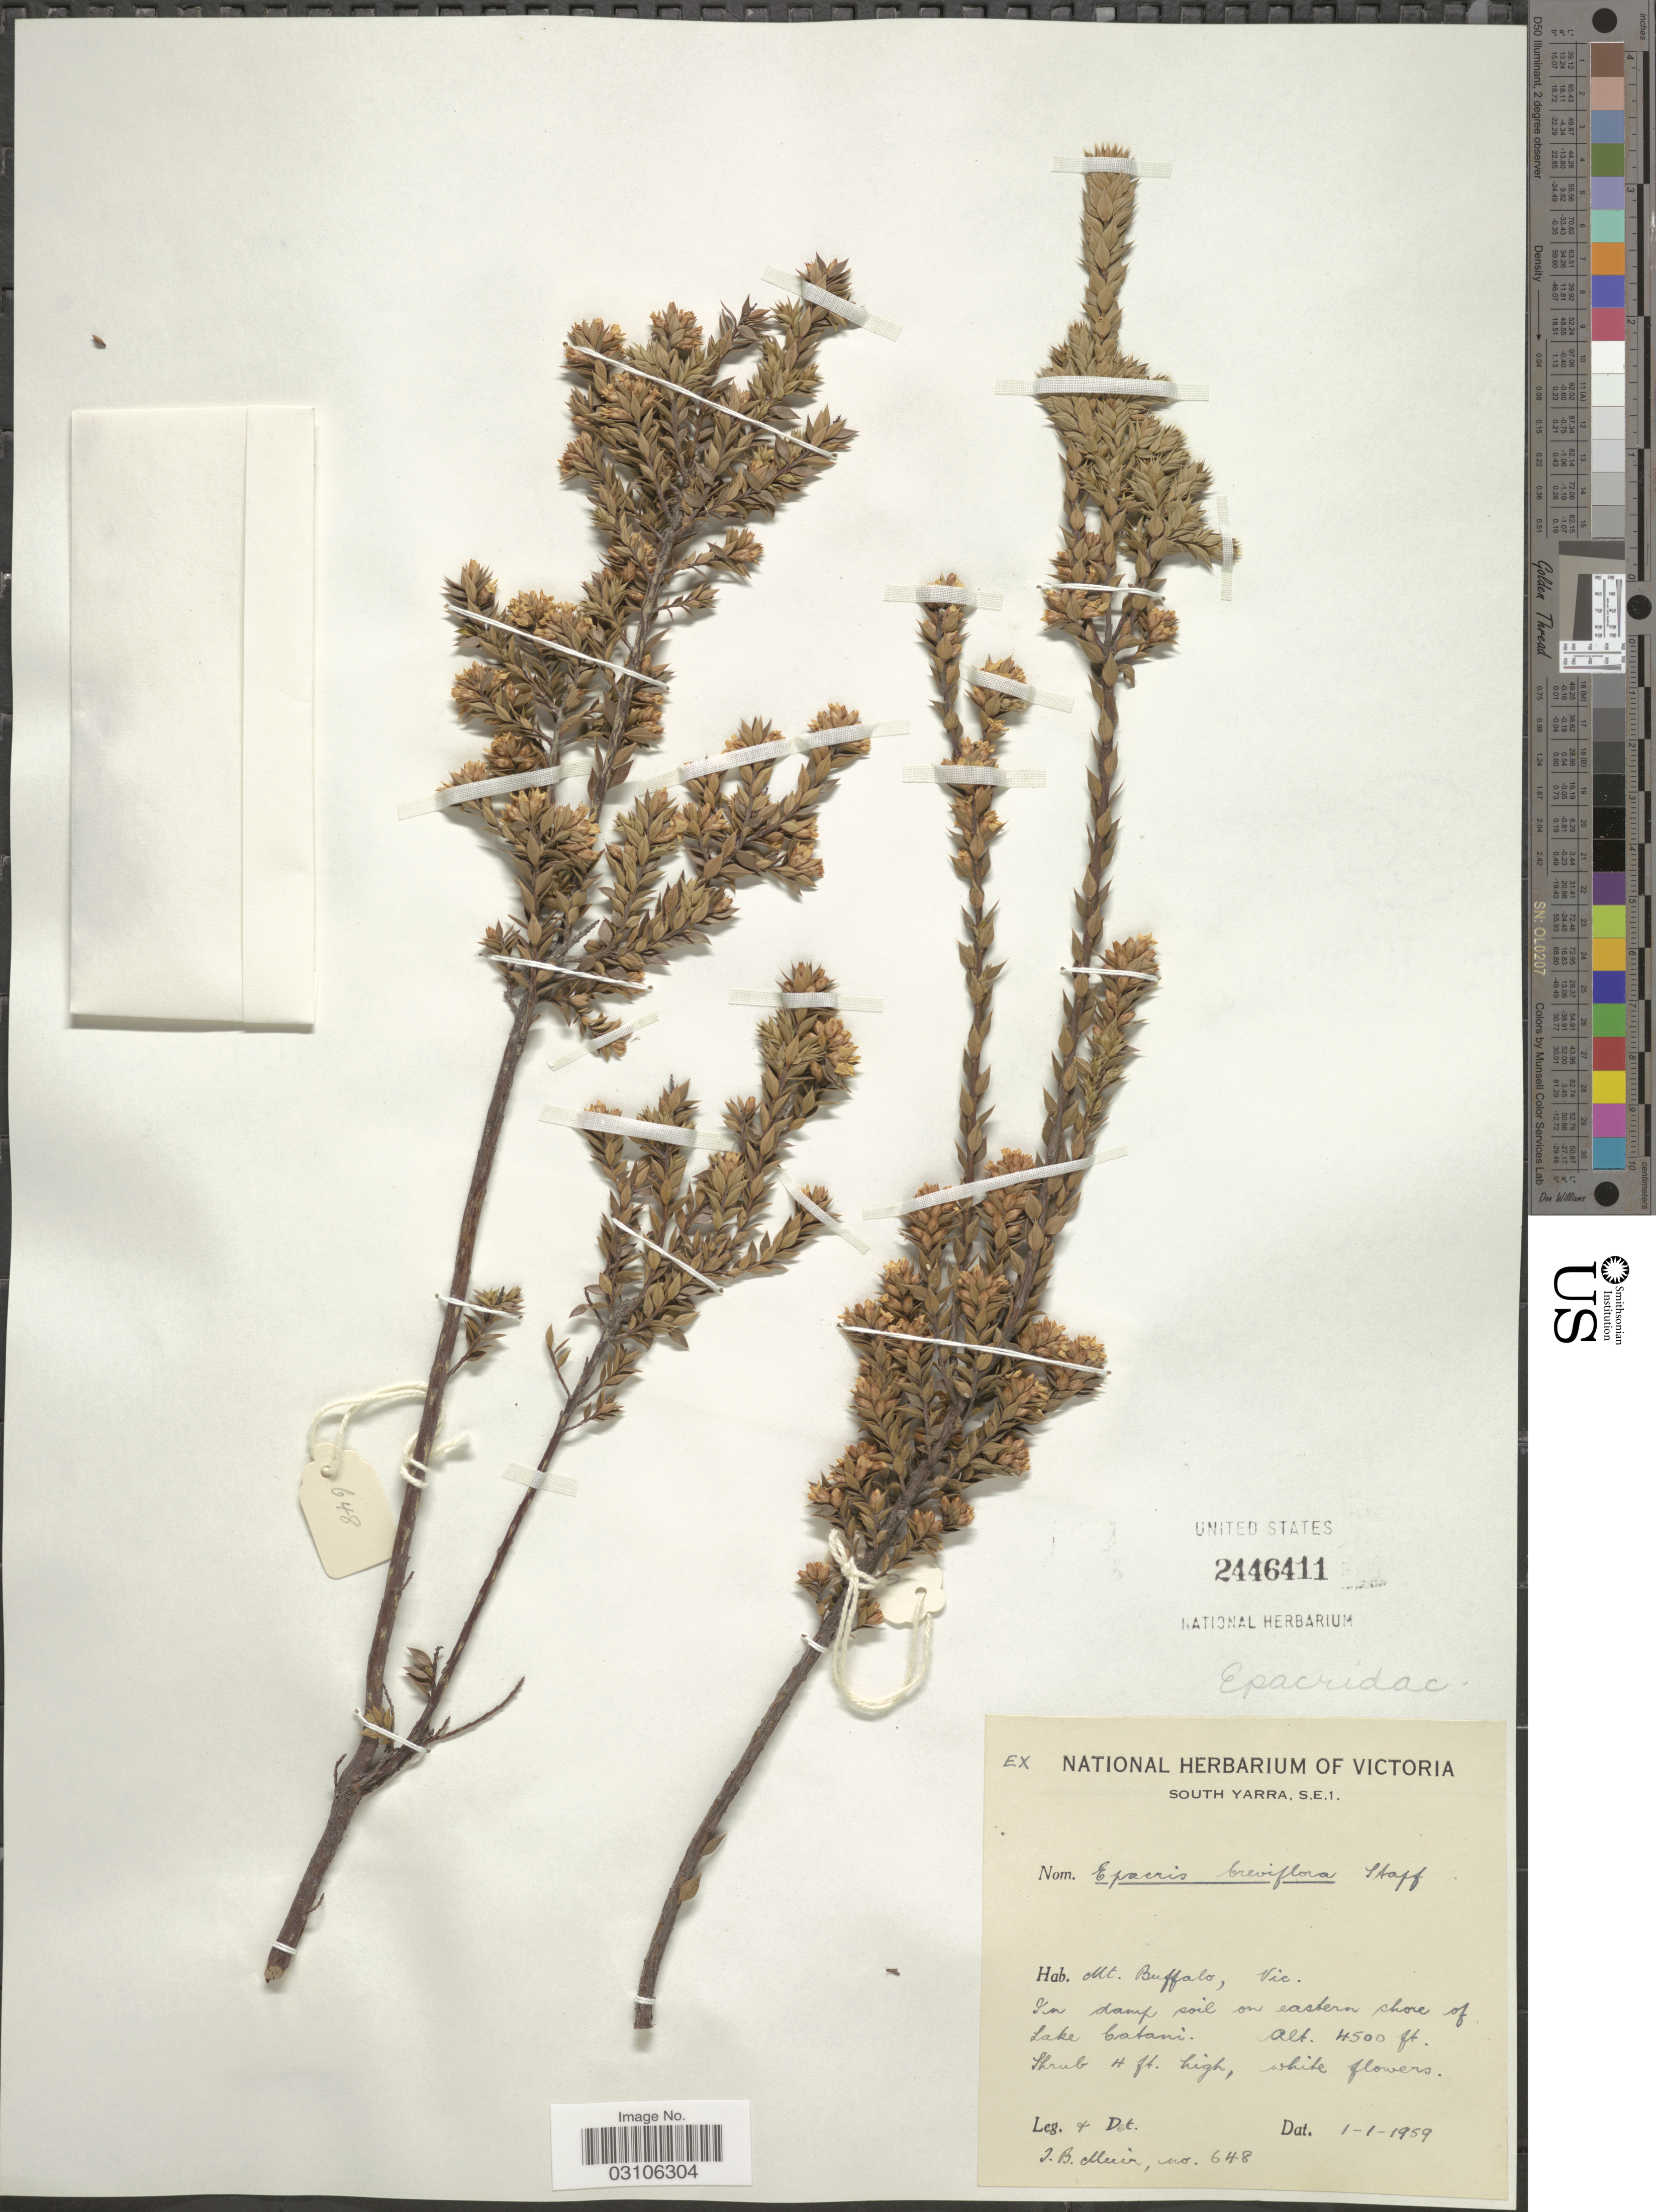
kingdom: Plantae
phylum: Tracheophyta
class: Magnoliopsida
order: Ericales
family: Ericaceae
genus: Epacris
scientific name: Epacris breviflora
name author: Stapf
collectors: J. Muir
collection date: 1959-01-01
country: Australia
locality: Mt. Buffalo, Vic. In damp soil on eastern shore of Lake Catani.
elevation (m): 1372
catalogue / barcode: US 2446411